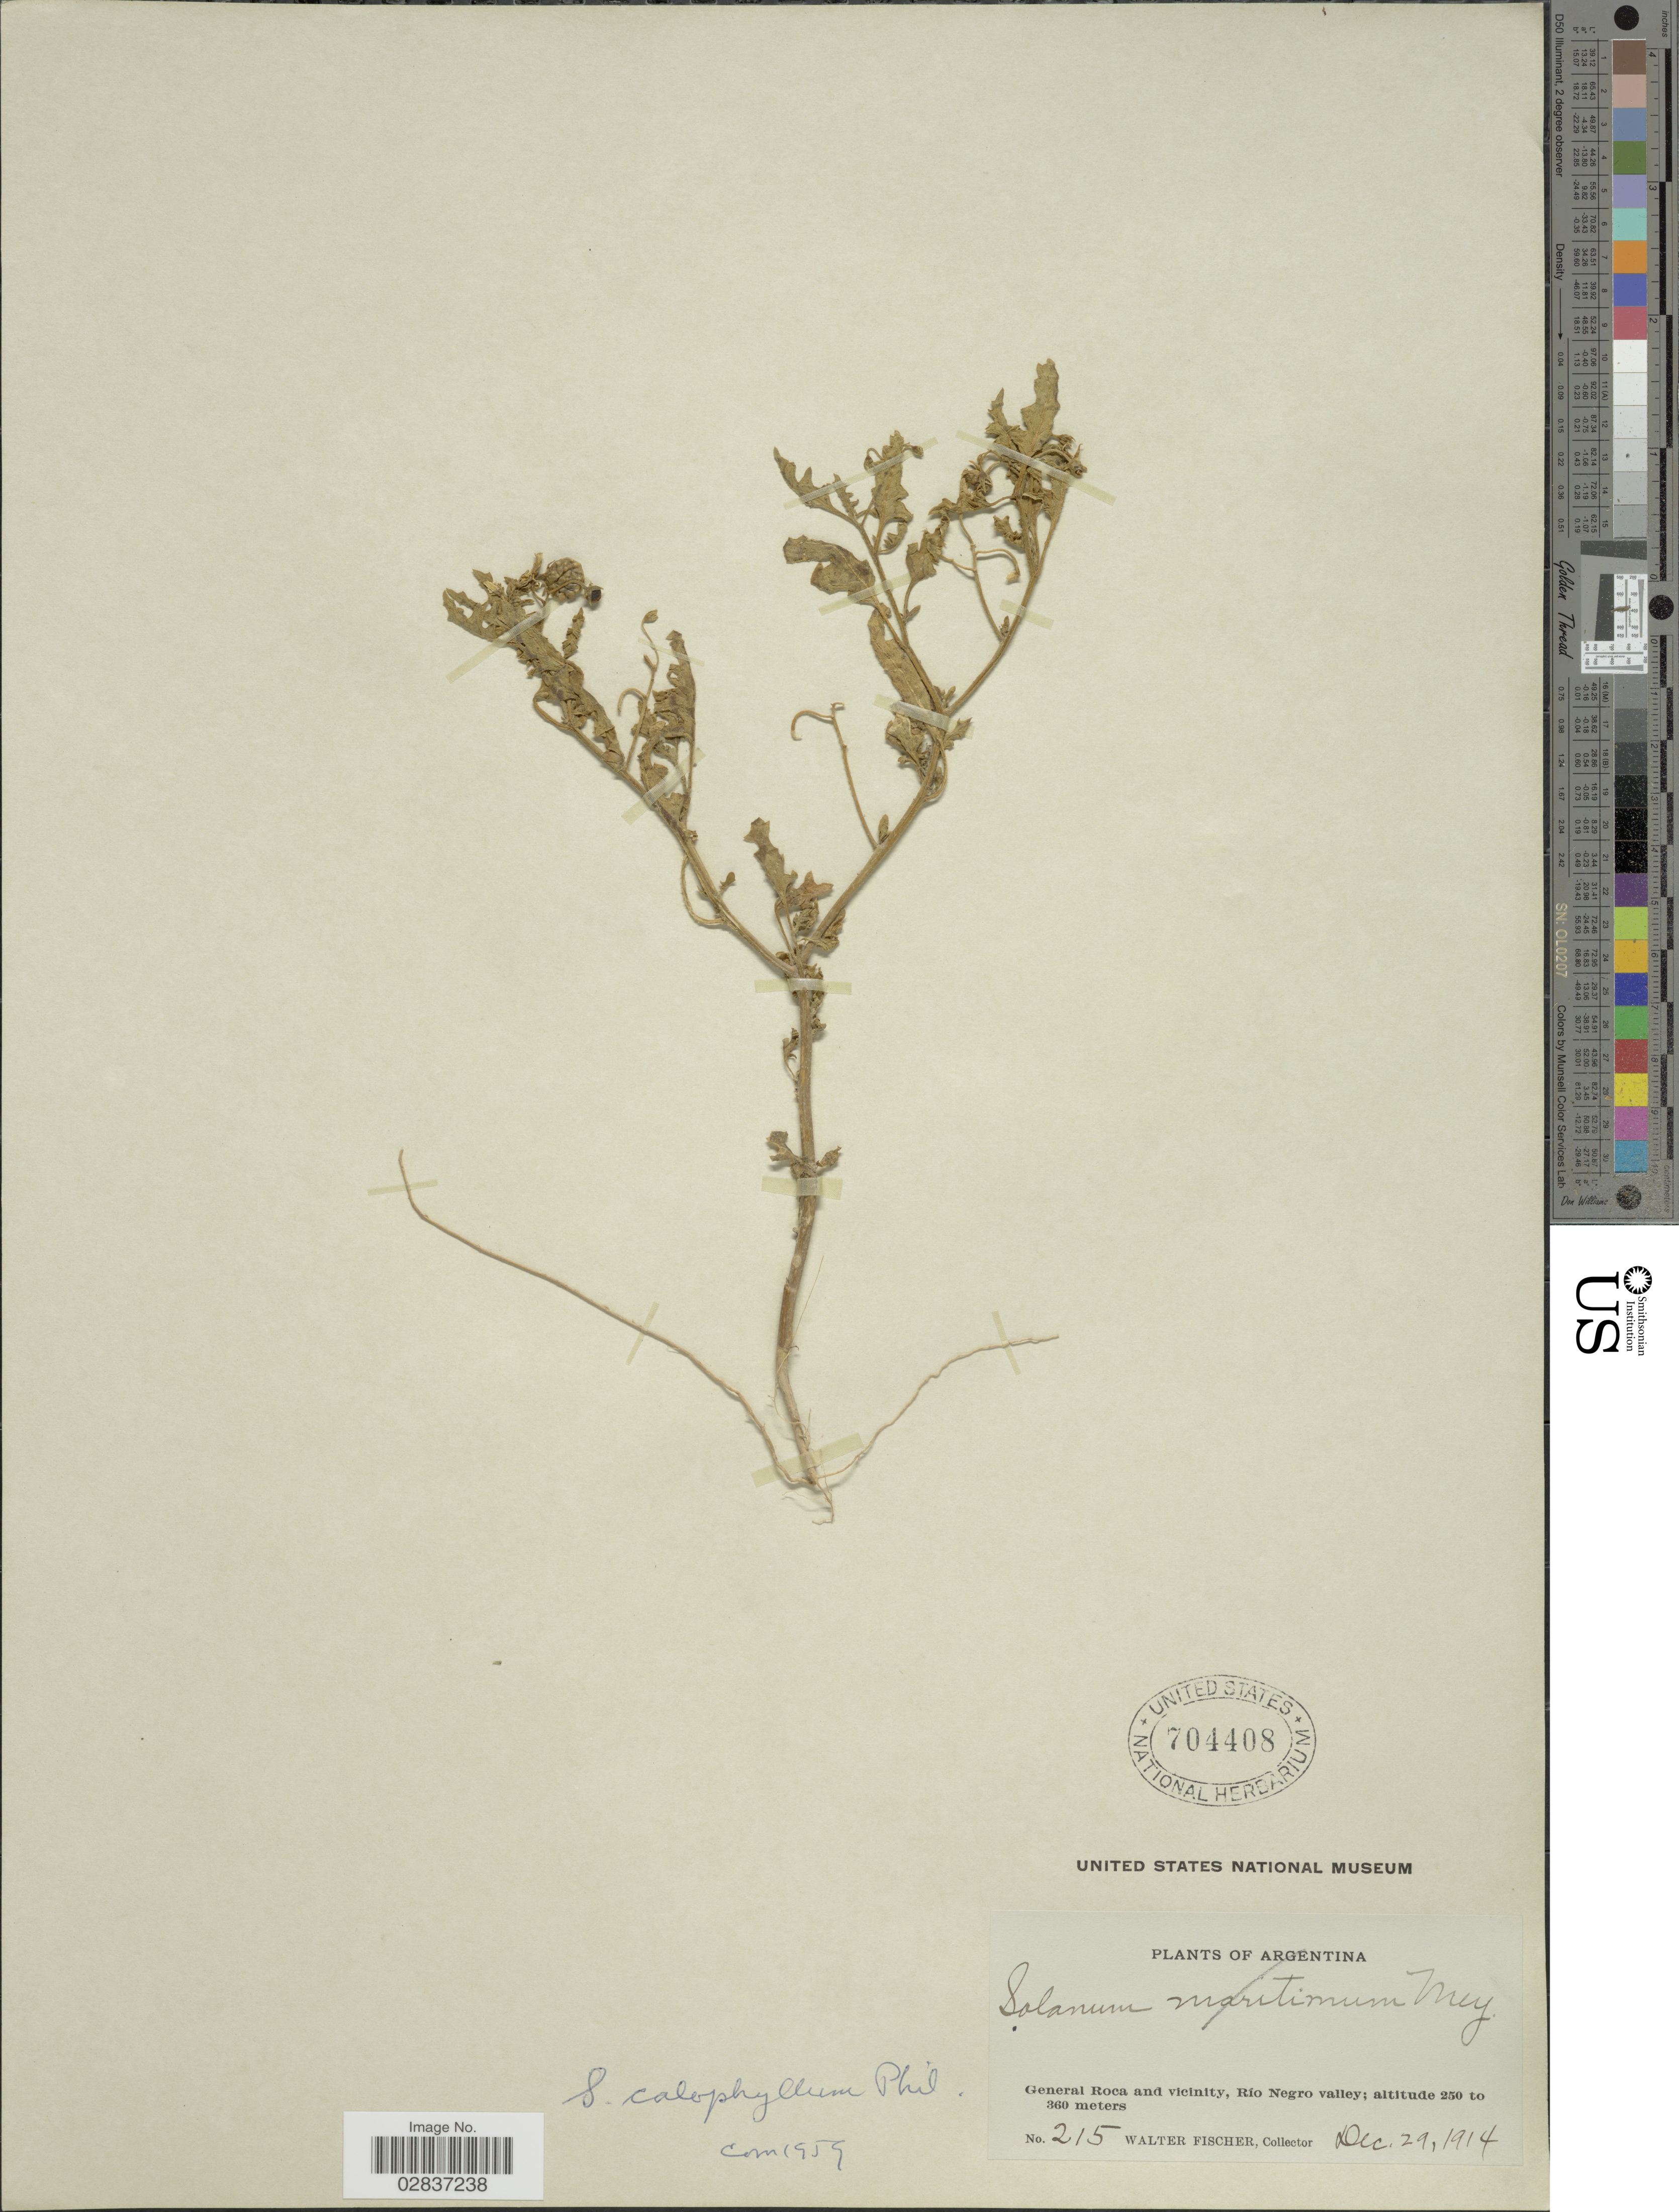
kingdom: Plantae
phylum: Tracheophyta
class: Magnoliopsida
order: Solanales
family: Solanaceae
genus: Solanum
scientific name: Solanum calophyllum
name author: Phil.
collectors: W. Fischer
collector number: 215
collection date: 1914-12-29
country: Argentina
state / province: Rio Negro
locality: General Roca and vicinity, Río Negro Valley.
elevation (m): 250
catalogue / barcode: US 704408